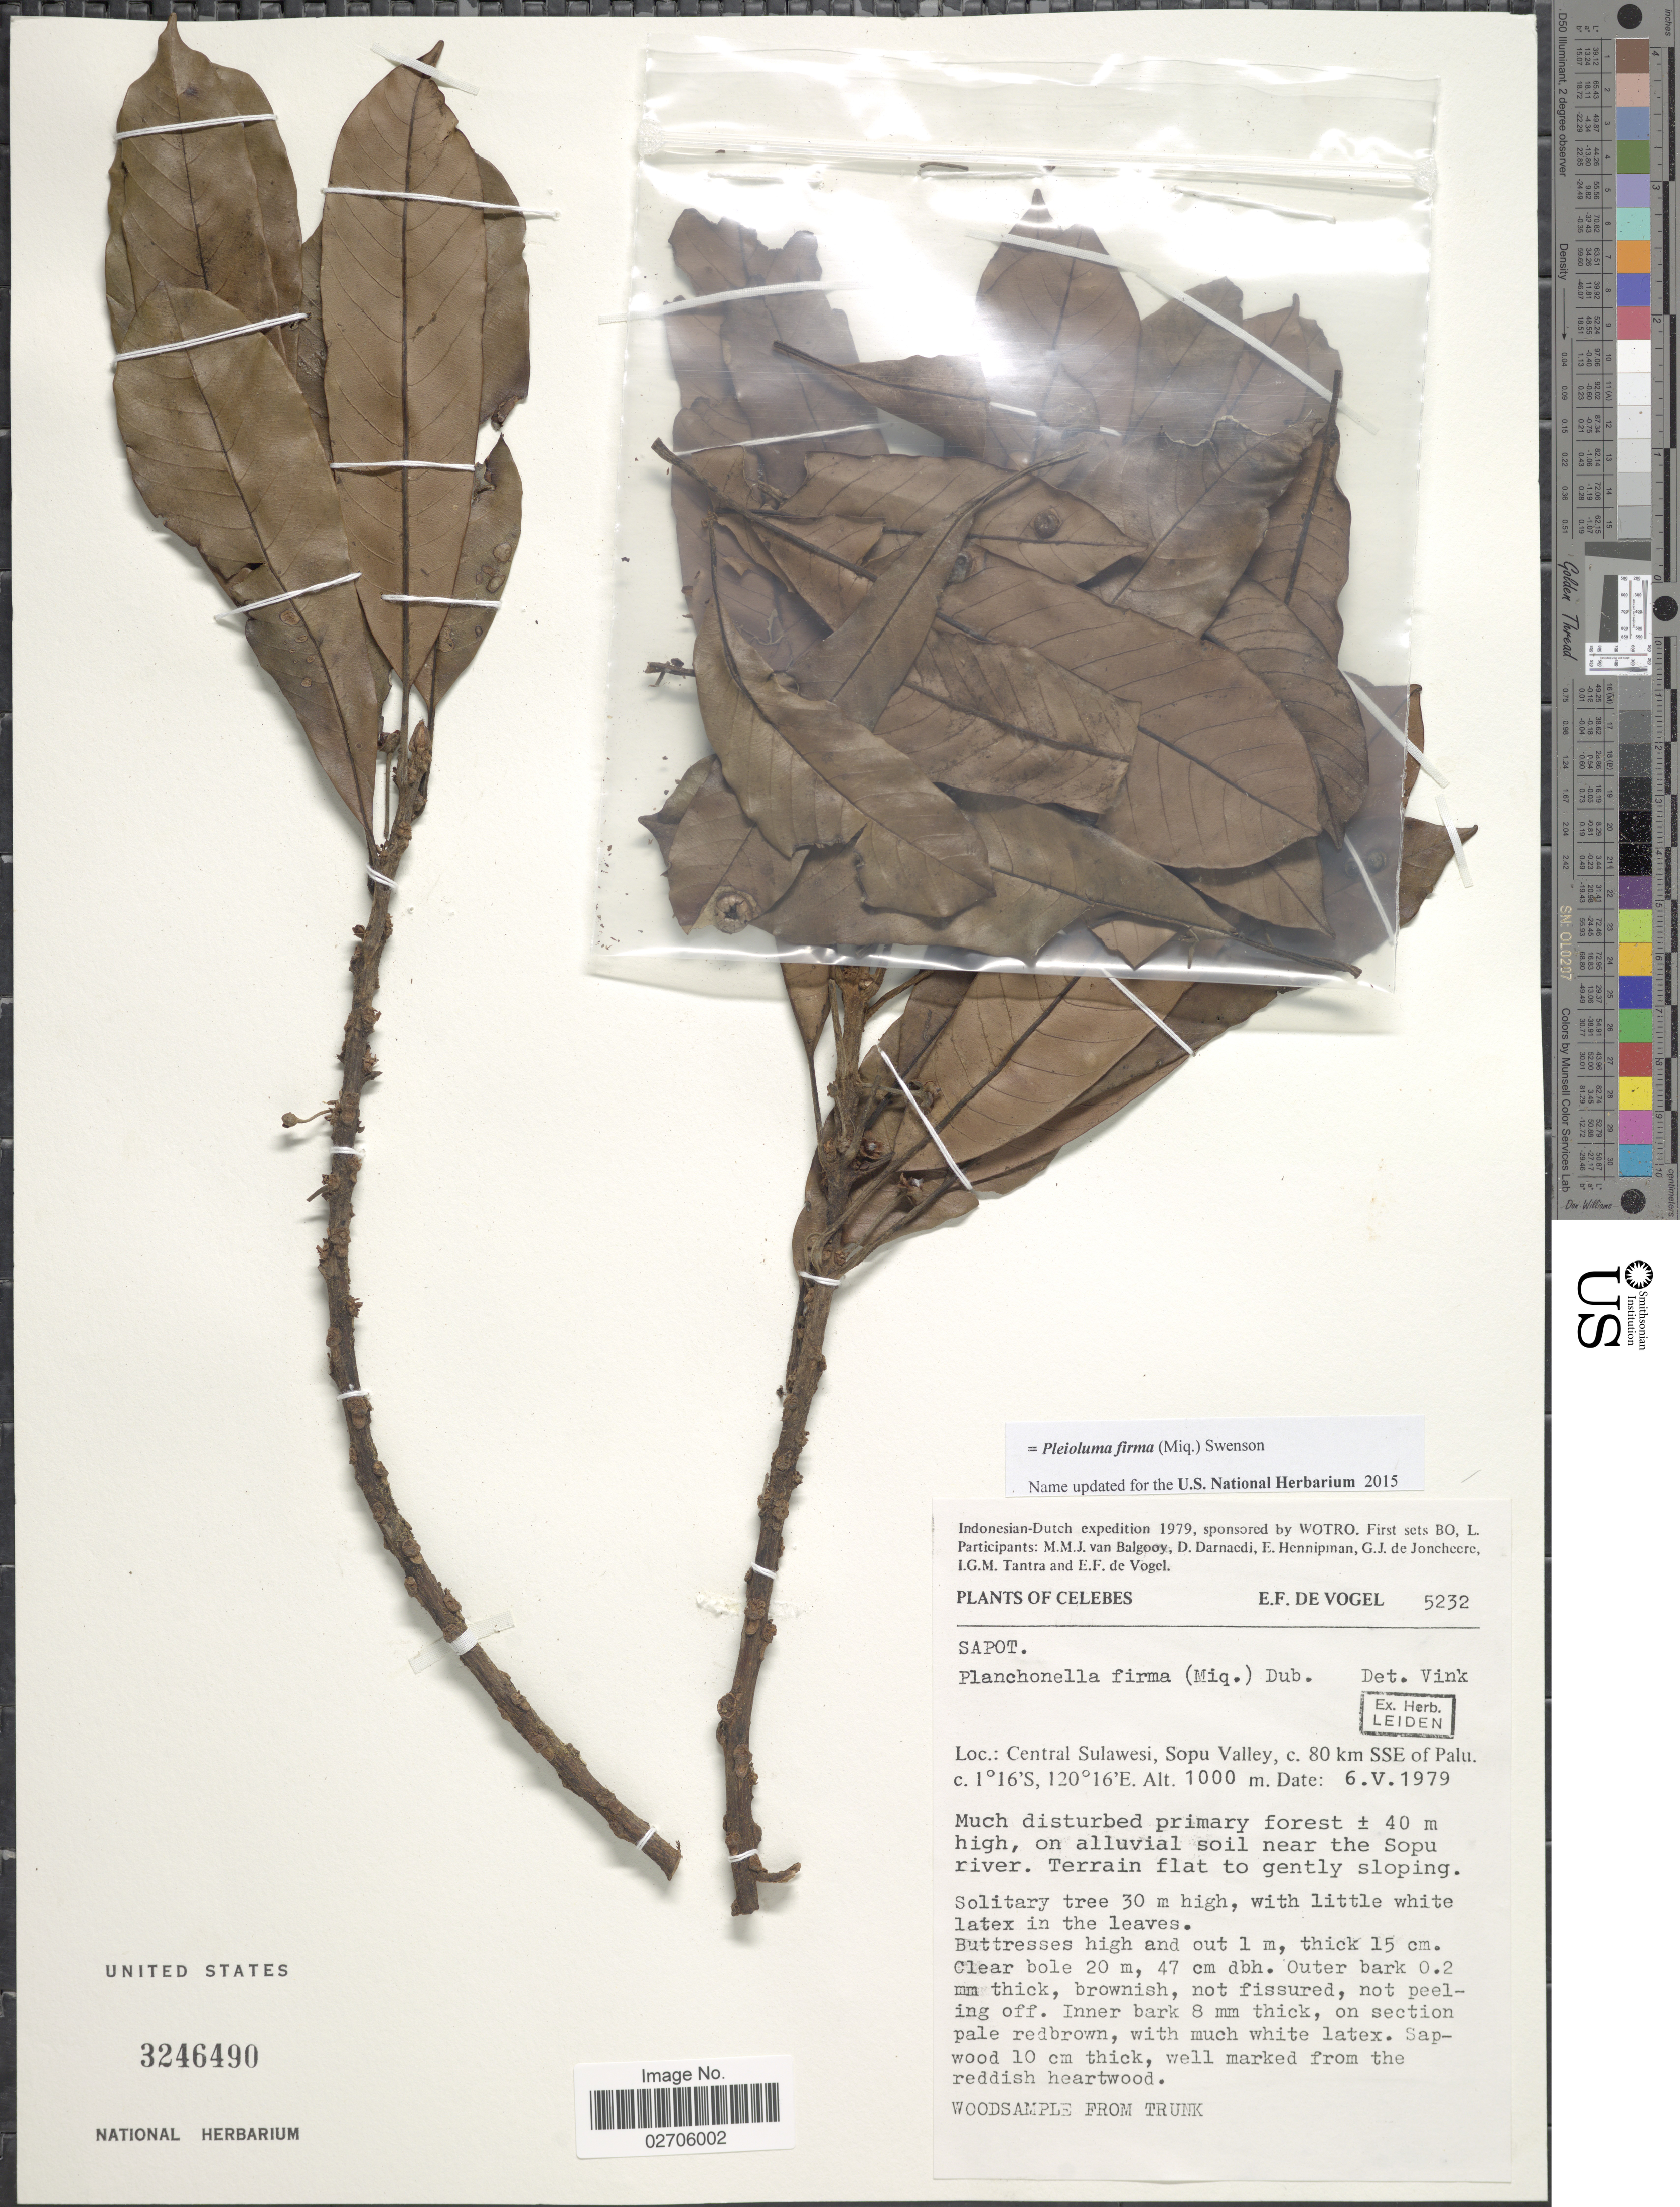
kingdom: Plantae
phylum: Tracheophyta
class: Magnoliopsida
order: Ericales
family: Sapotaceae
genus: Pleioluma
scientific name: Pleioluma firma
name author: (Miq.) Swenson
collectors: E. F. de Vogel, M. M. van Balgooy, D. Darnaedi, E. Hennipman & et al.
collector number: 5232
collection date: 1979-05-06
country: Indonesia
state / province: Sulawesi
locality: Celebes. Central Sulawesi, Sopu Valley, c. 80 km SSE of Palu.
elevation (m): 1000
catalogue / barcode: US 3246490